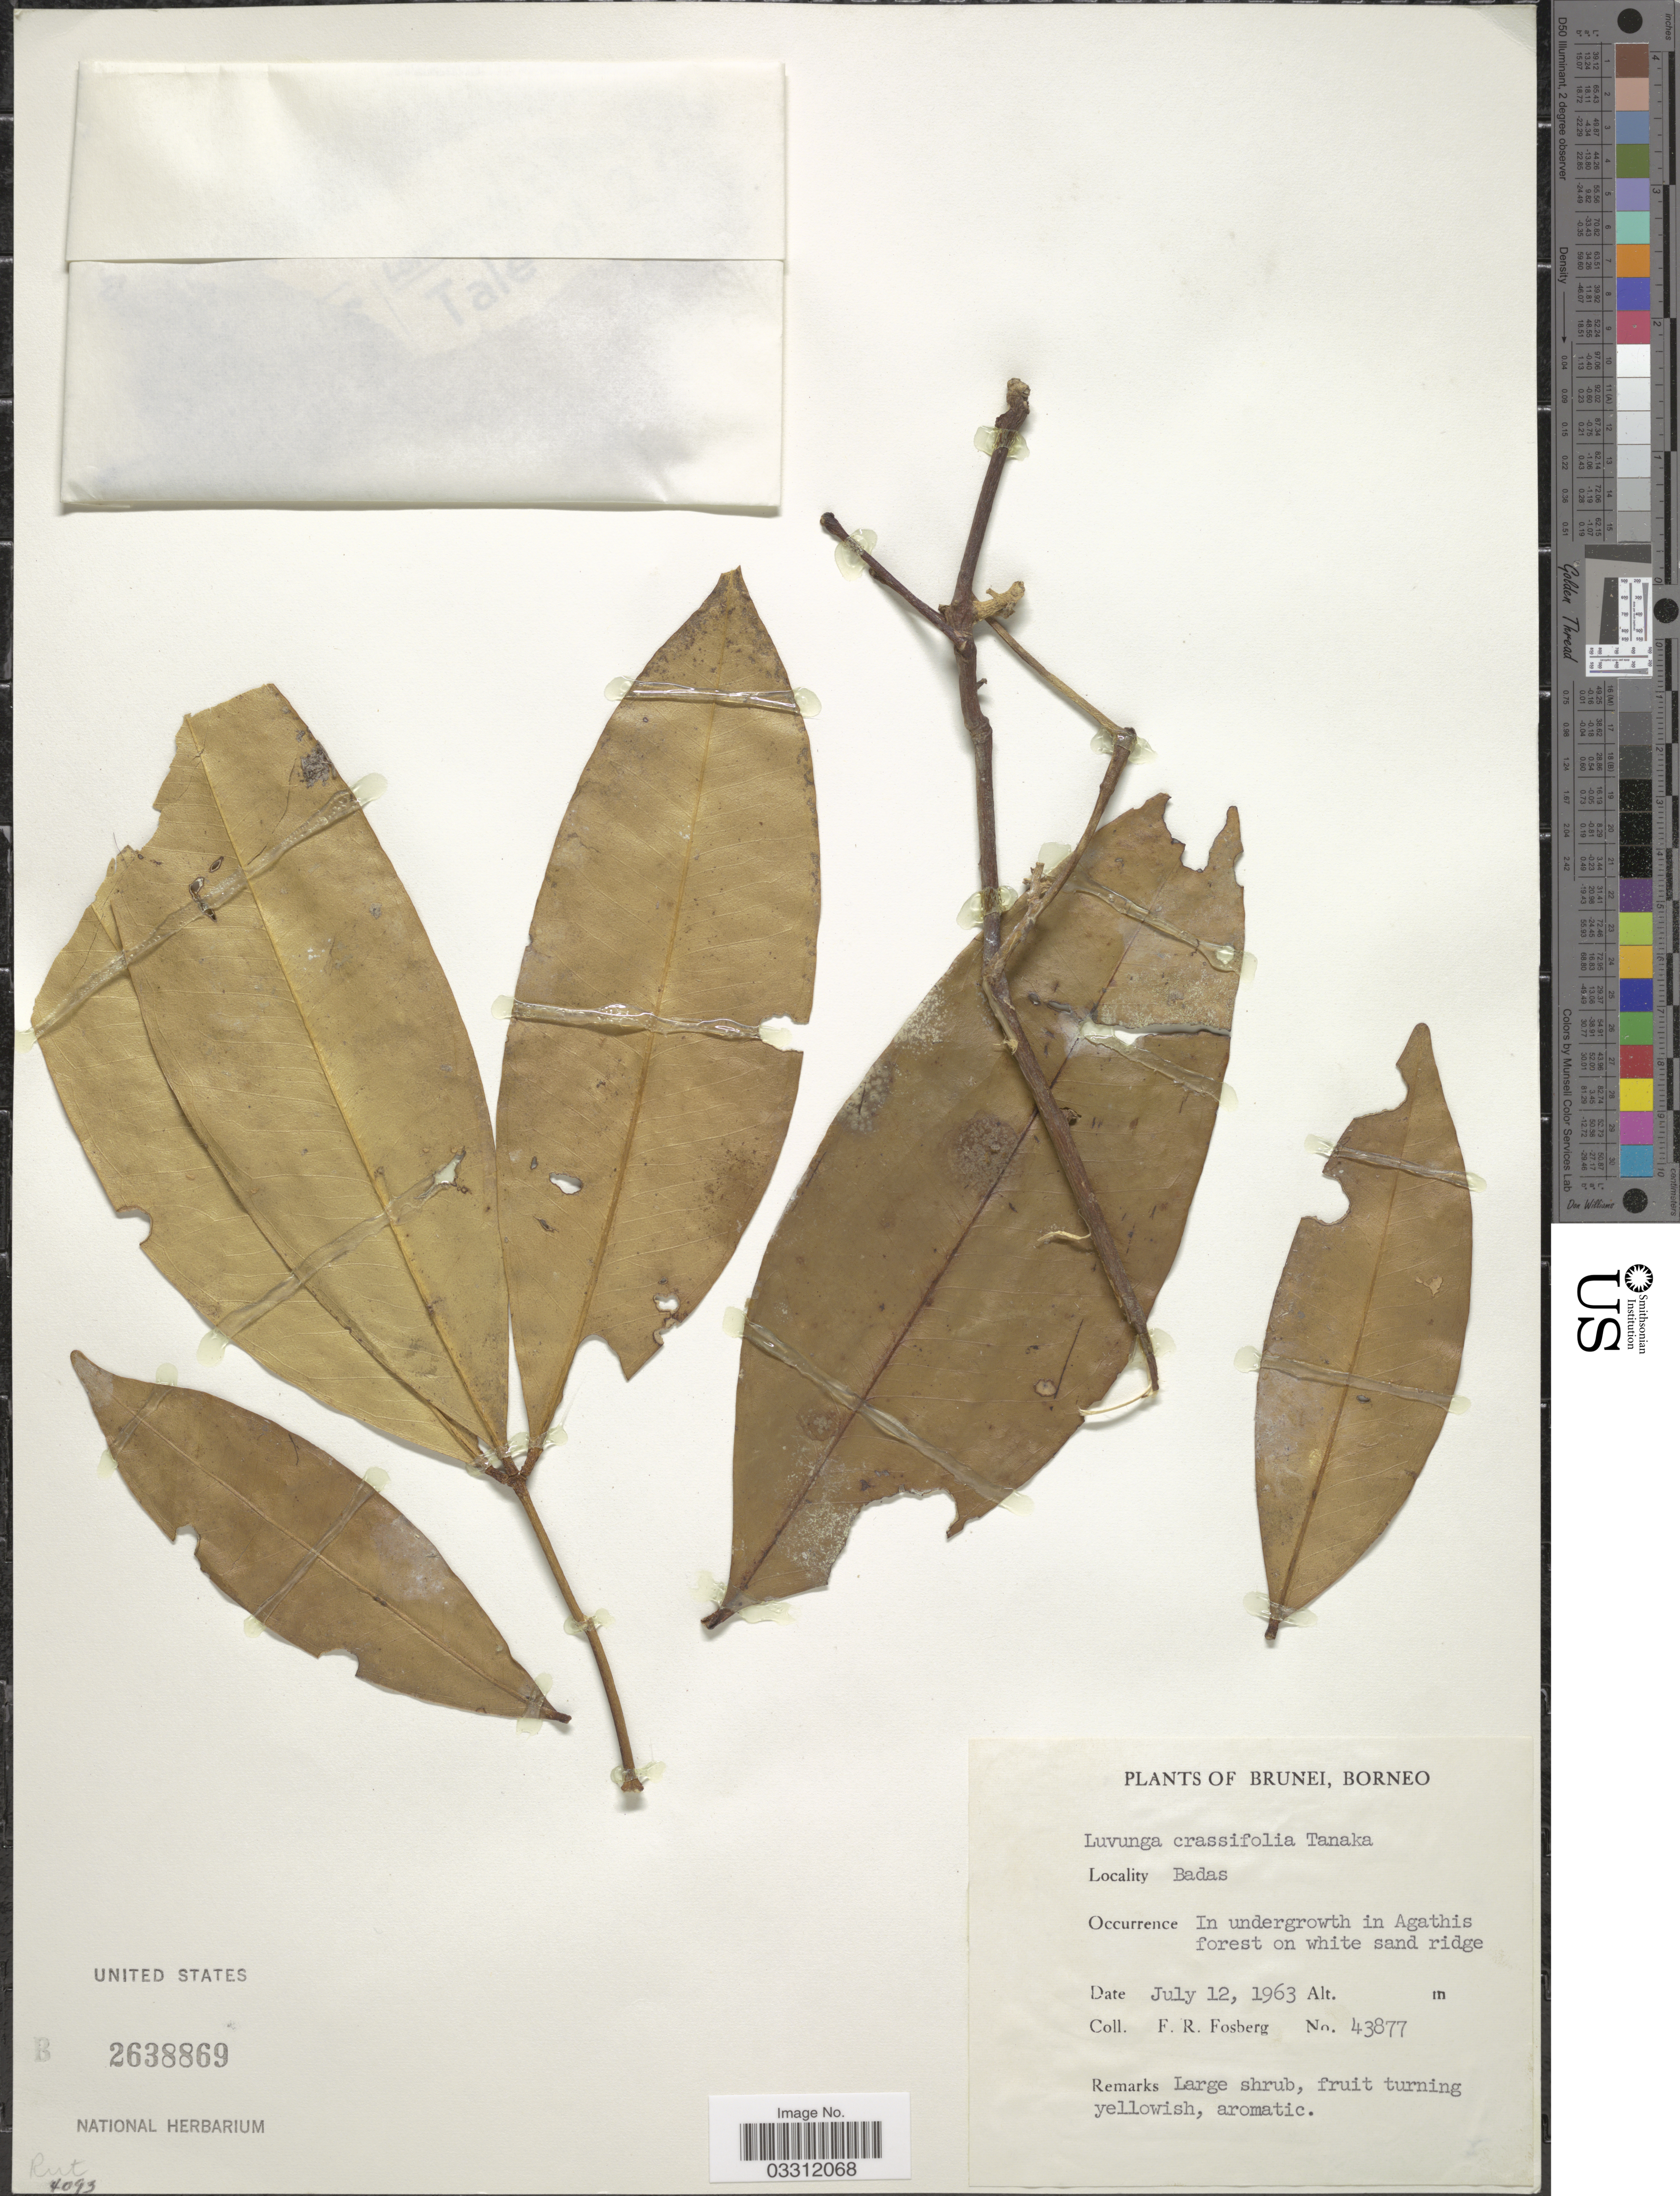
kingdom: Plantae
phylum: Tracheophyta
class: Magnoliopsida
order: Sapindales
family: Rutaceae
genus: Luvunga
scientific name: Luvunga crassifolia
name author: Tanaka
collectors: F. R. Fosberg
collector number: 43877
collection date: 1963-07-12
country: Brunei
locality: Brunei, Borneo, Badas.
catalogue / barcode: US 2638869